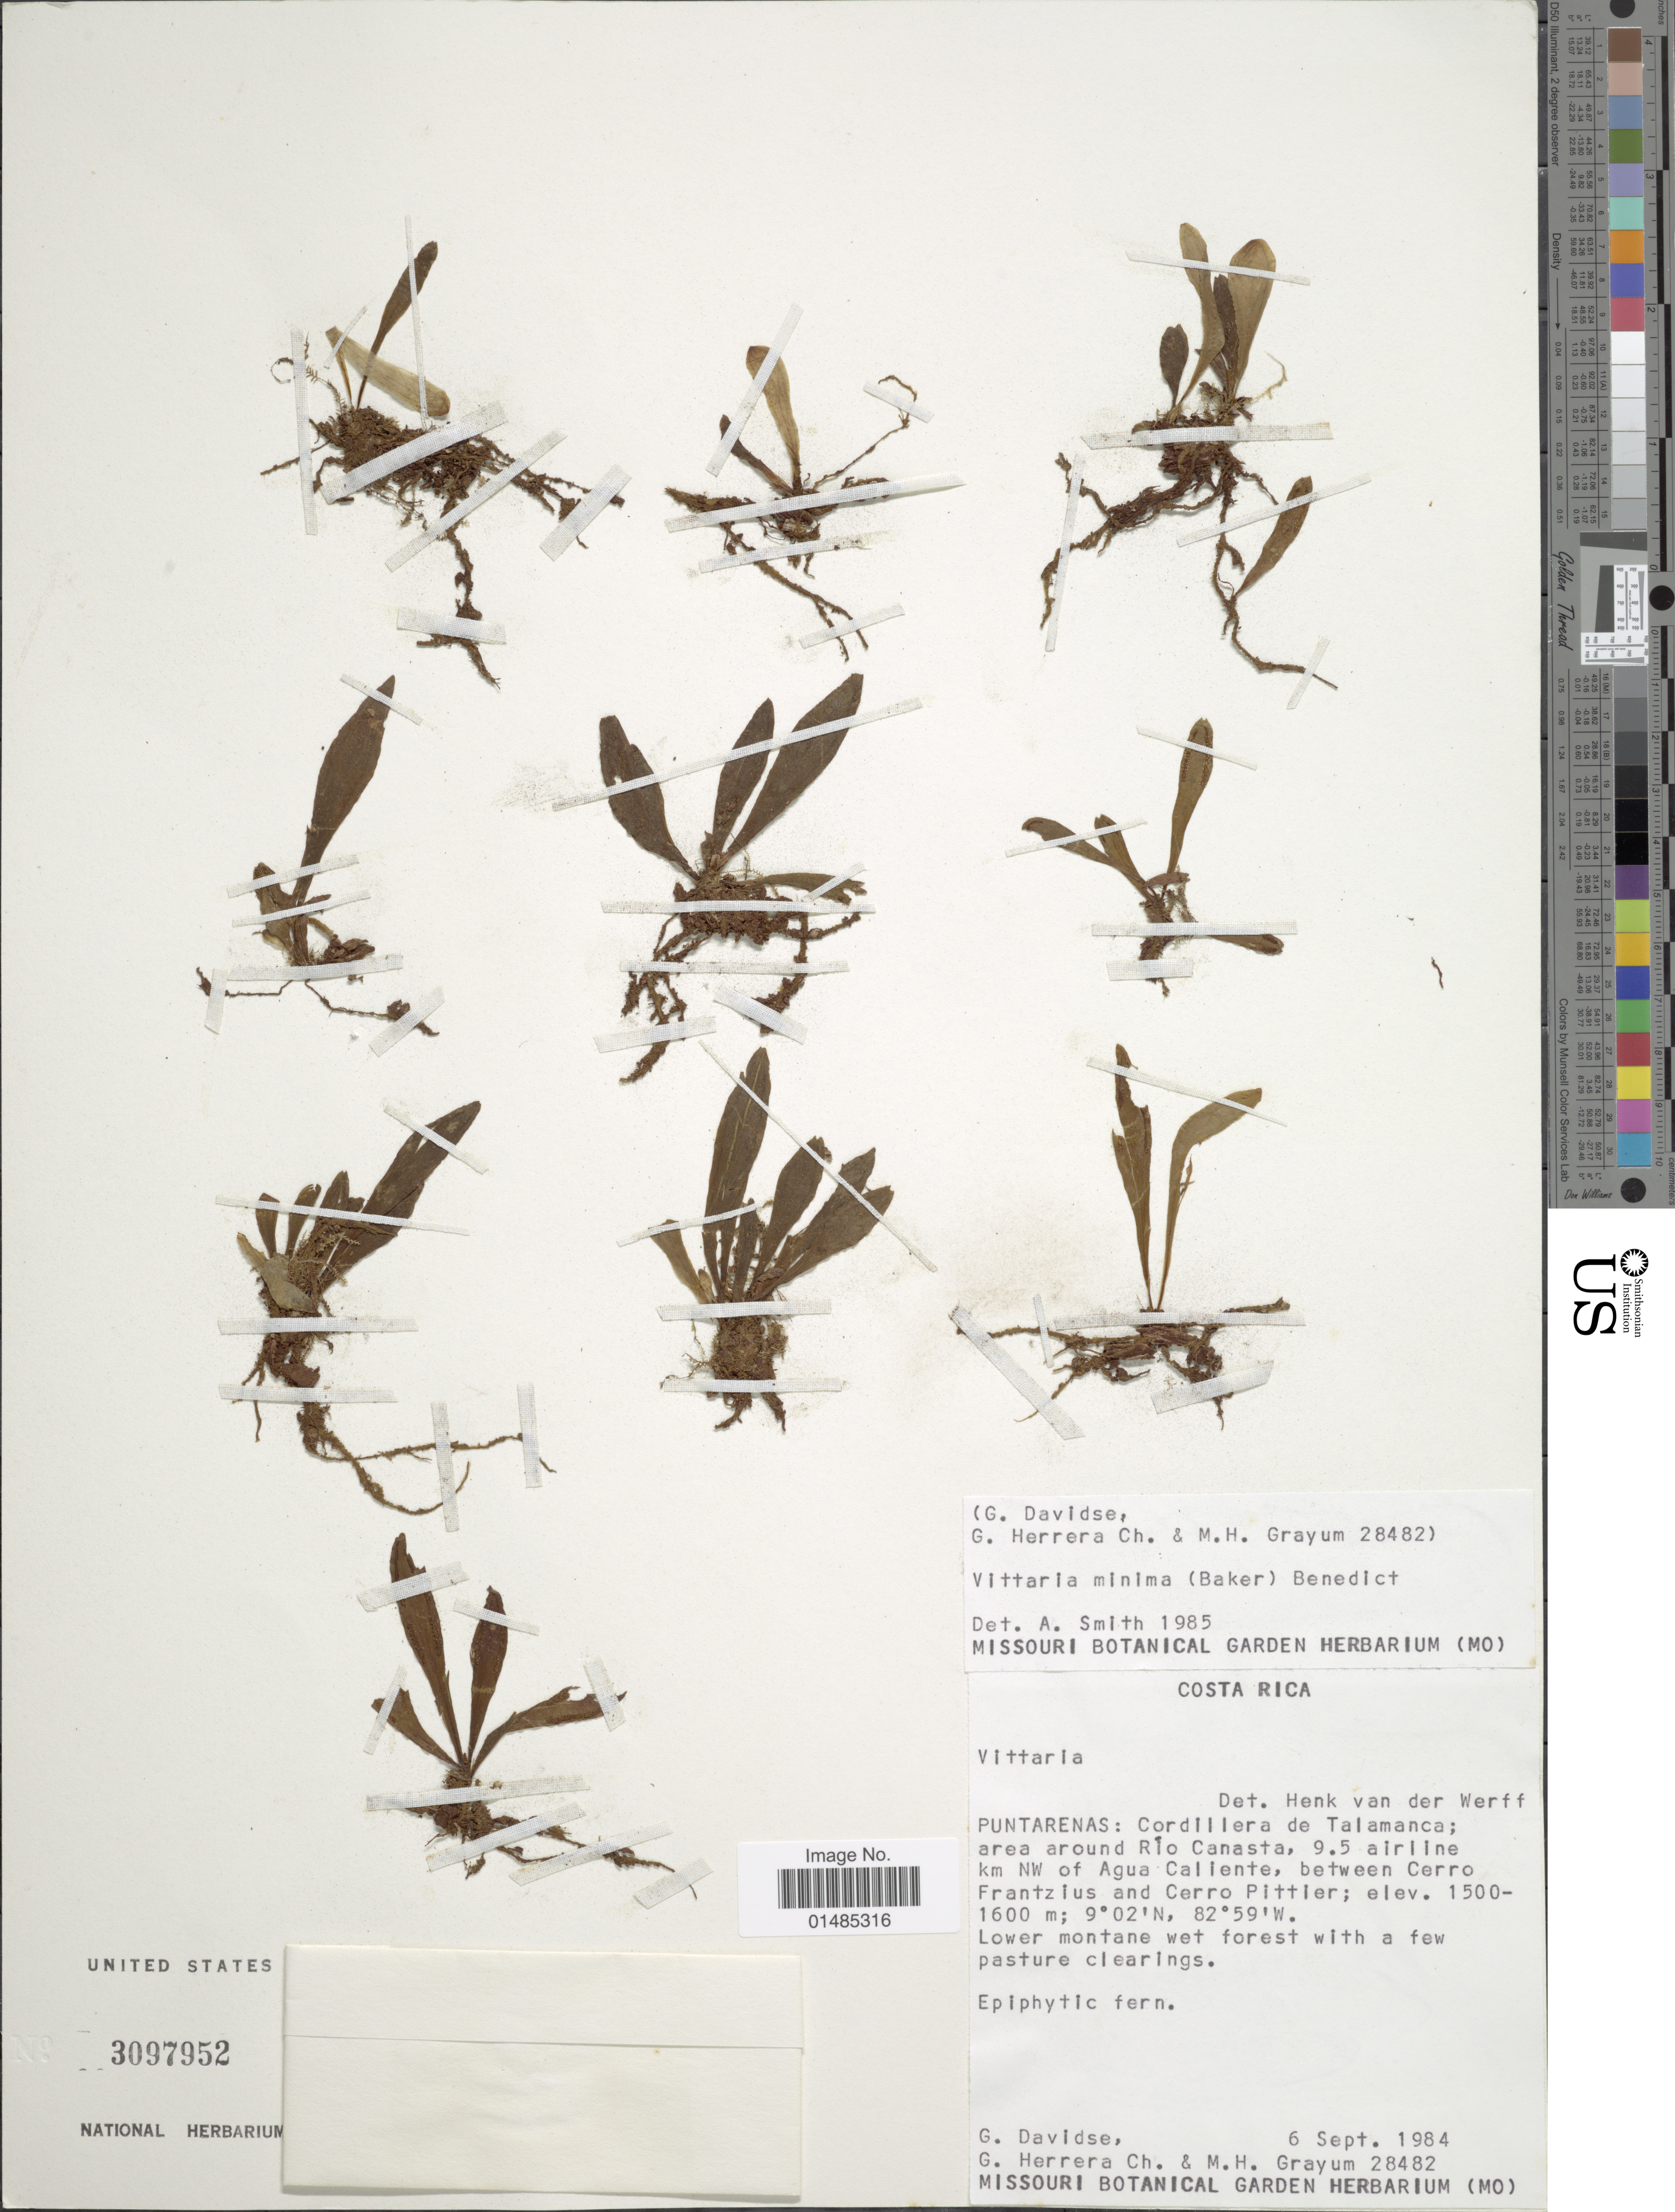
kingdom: Plantae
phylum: Tracheophyta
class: Polypodiopsida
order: Polypodiales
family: Pteridaceae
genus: Radiovittaria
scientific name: Radiovittaria minima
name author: (Baker) E.H. Crane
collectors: G. Davidse, G. Herrera Ch. & M. H. Grayum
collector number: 28482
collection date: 1984-09-06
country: Costa Rica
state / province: Puntarenas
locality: Cordillera de Talamanca; area around Río Canasta, 9.5 airline km NW of Agua Caliente, between Cerro Frantzius and Cerro Pittier.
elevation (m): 1500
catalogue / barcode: US 3097952